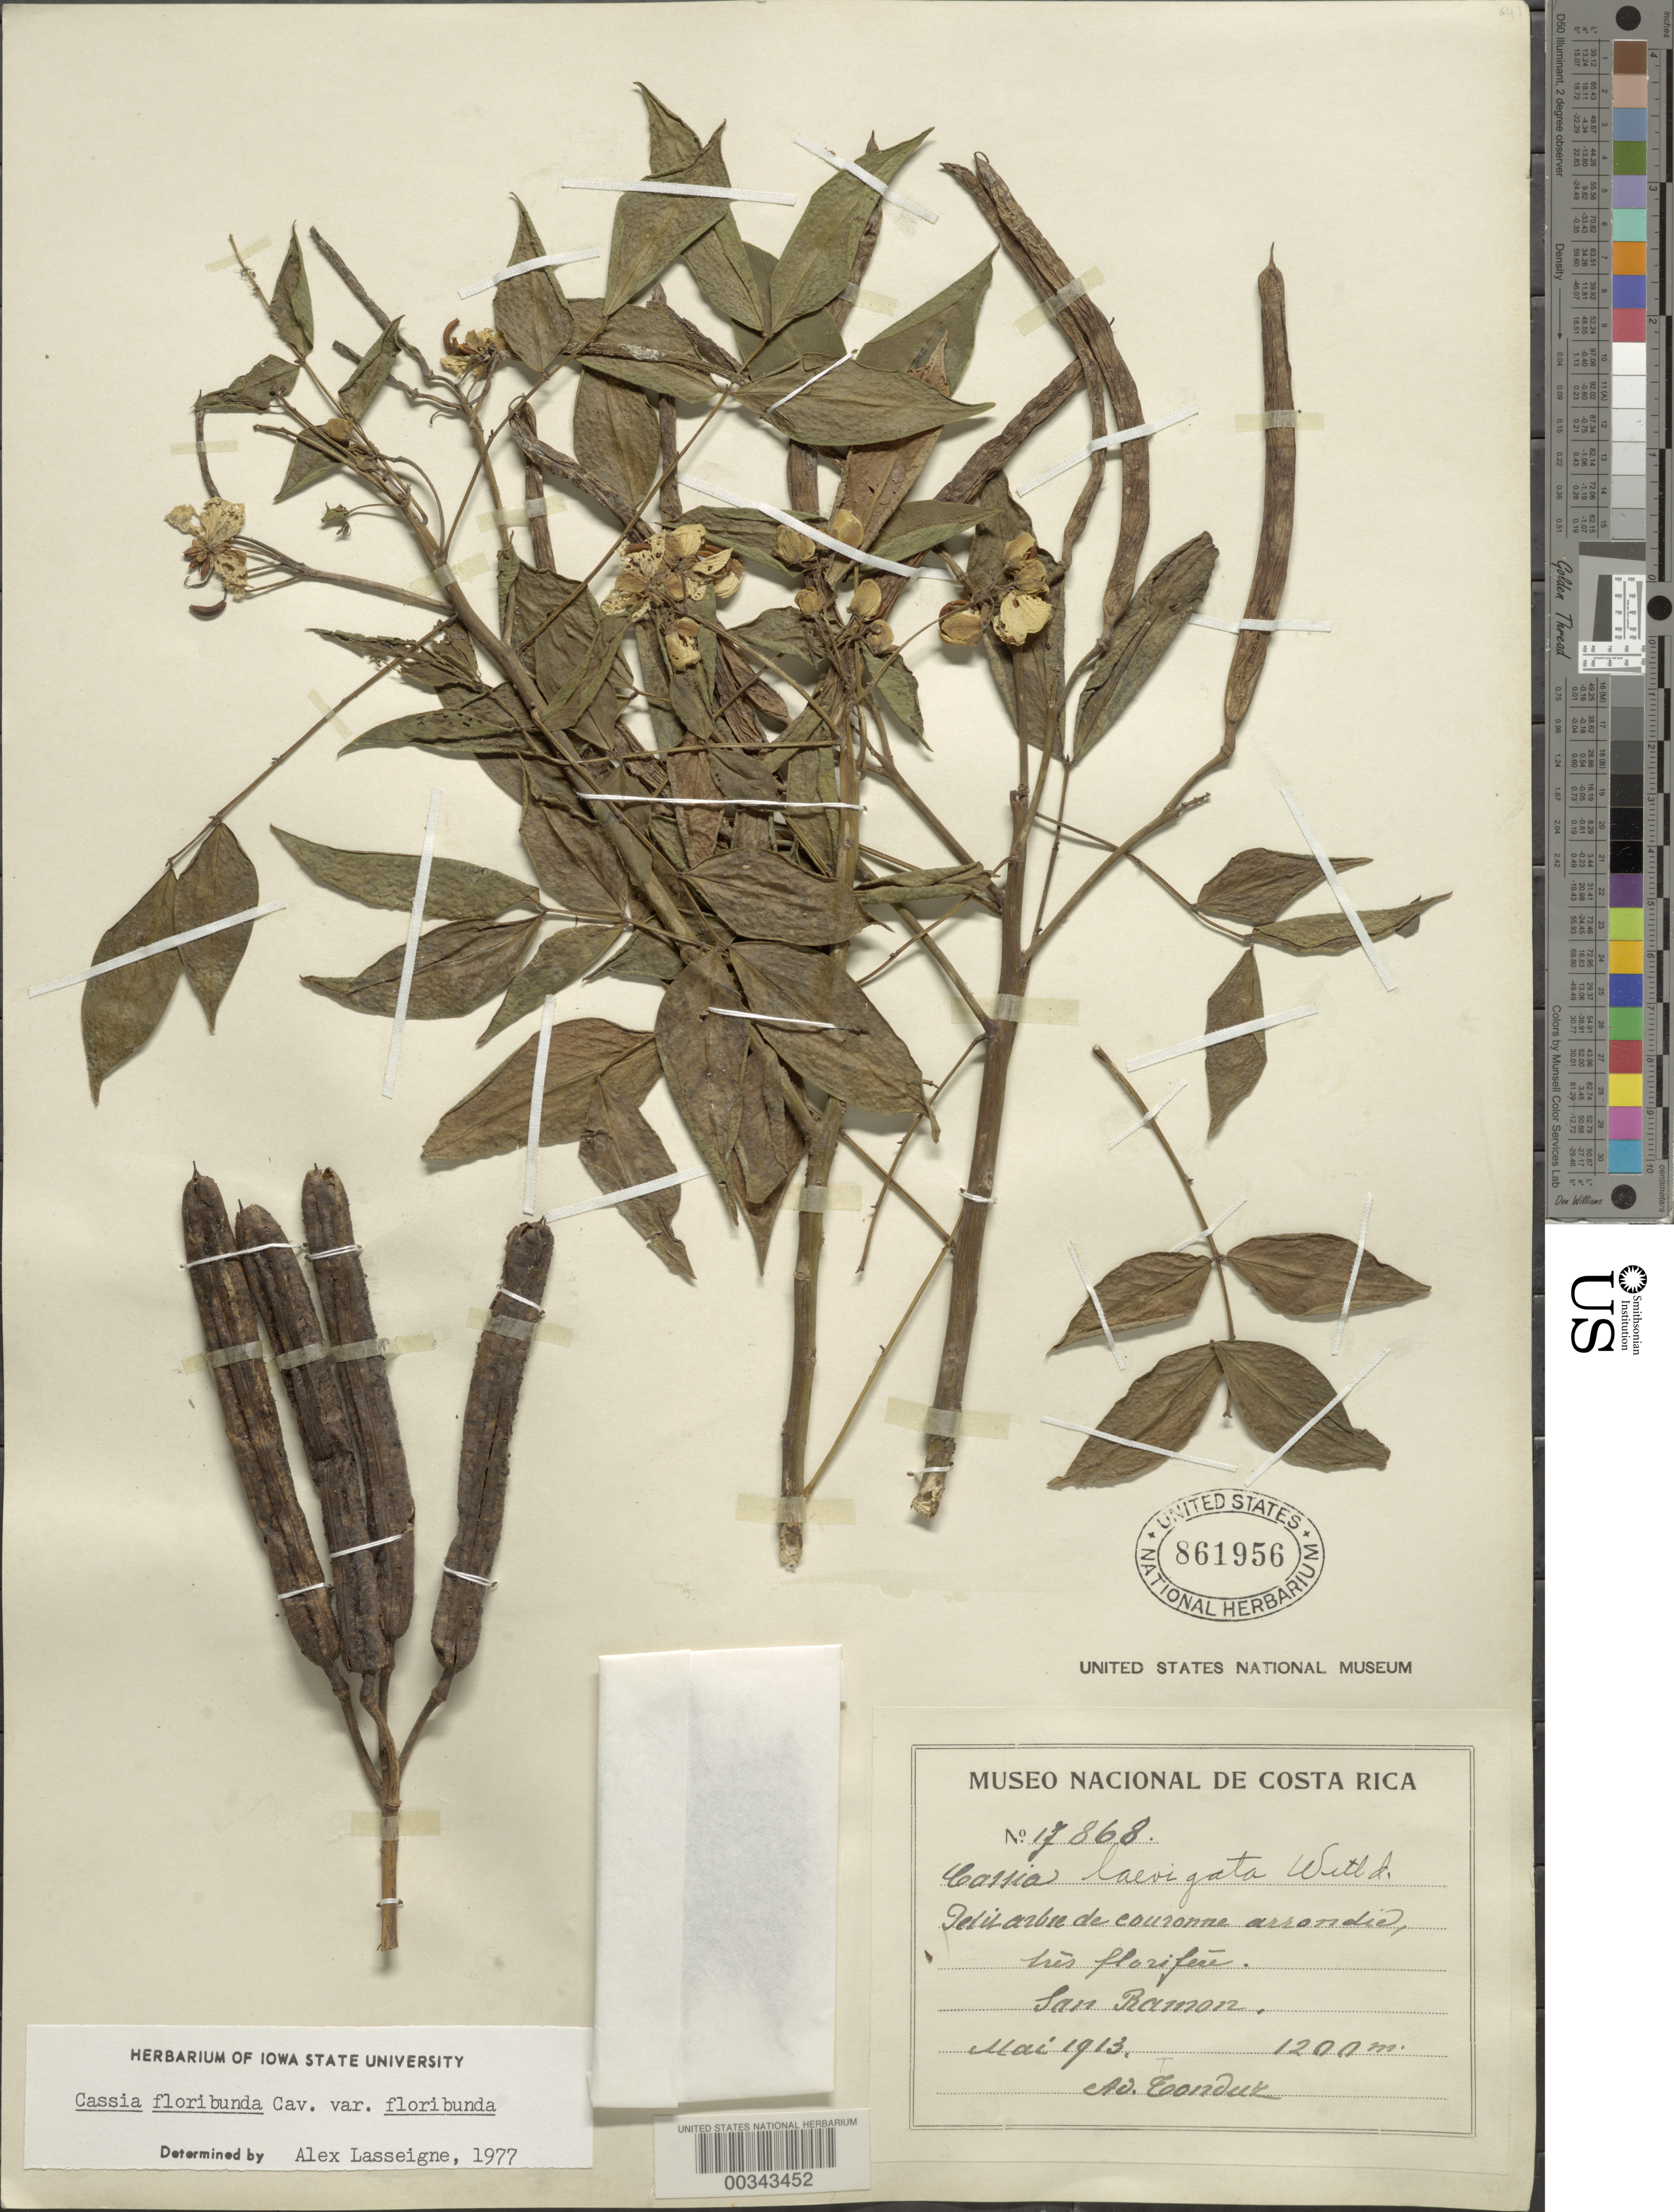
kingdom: Plantae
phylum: Tracheophyta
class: Magnoliopsida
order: Fabales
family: Fabaceae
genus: Senna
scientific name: Senna septemtrionalis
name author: (Viv.) H.S. Irwin & Barneby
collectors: A. Tonduz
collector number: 17868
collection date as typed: May 1913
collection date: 1913-05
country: Costa Rica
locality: San Ramon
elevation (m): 1200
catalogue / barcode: US 861956